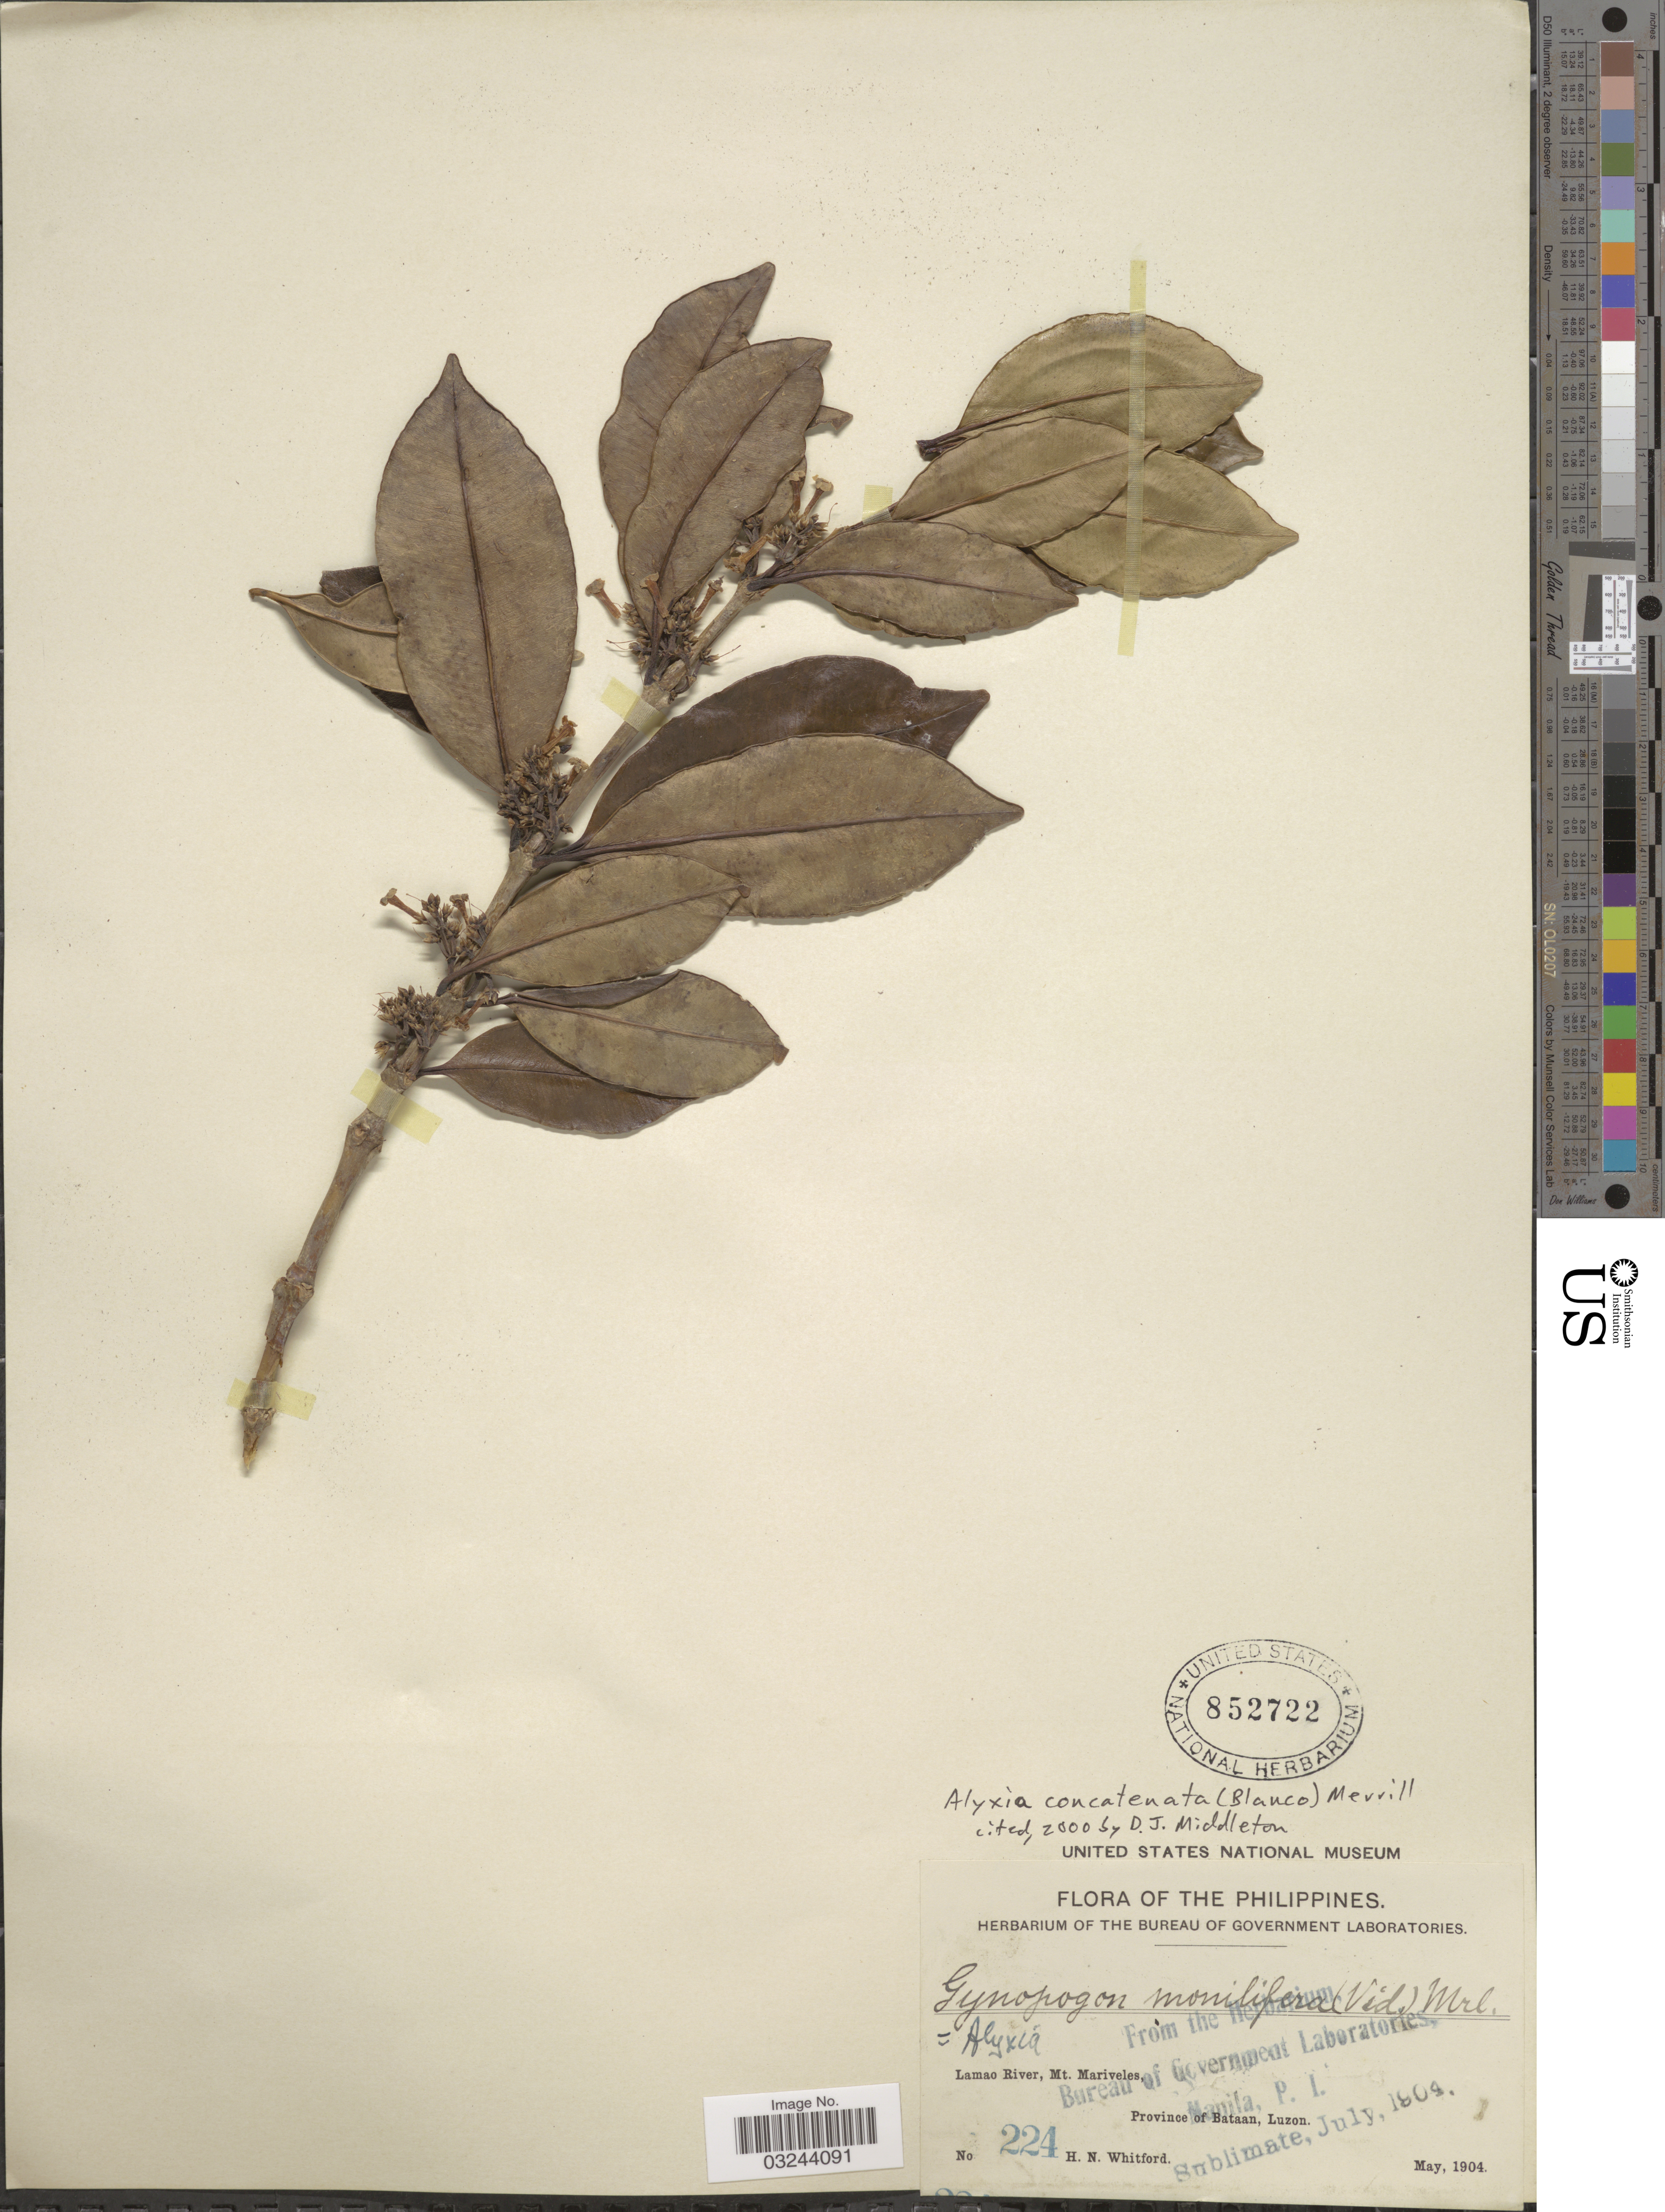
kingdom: Plantae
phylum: Tracheophyta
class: Magnoliopsida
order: Gentianales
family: Apocynaceae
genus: Alyxia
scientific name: Alyxia concatenata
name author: (Blanco) Merr.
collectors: H. N. Whitford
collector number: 224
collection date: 1904-05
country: Philippines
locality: Lamao River, Mt. Mariveles, Province of Bataan, Luzon.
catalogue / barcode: US 852722